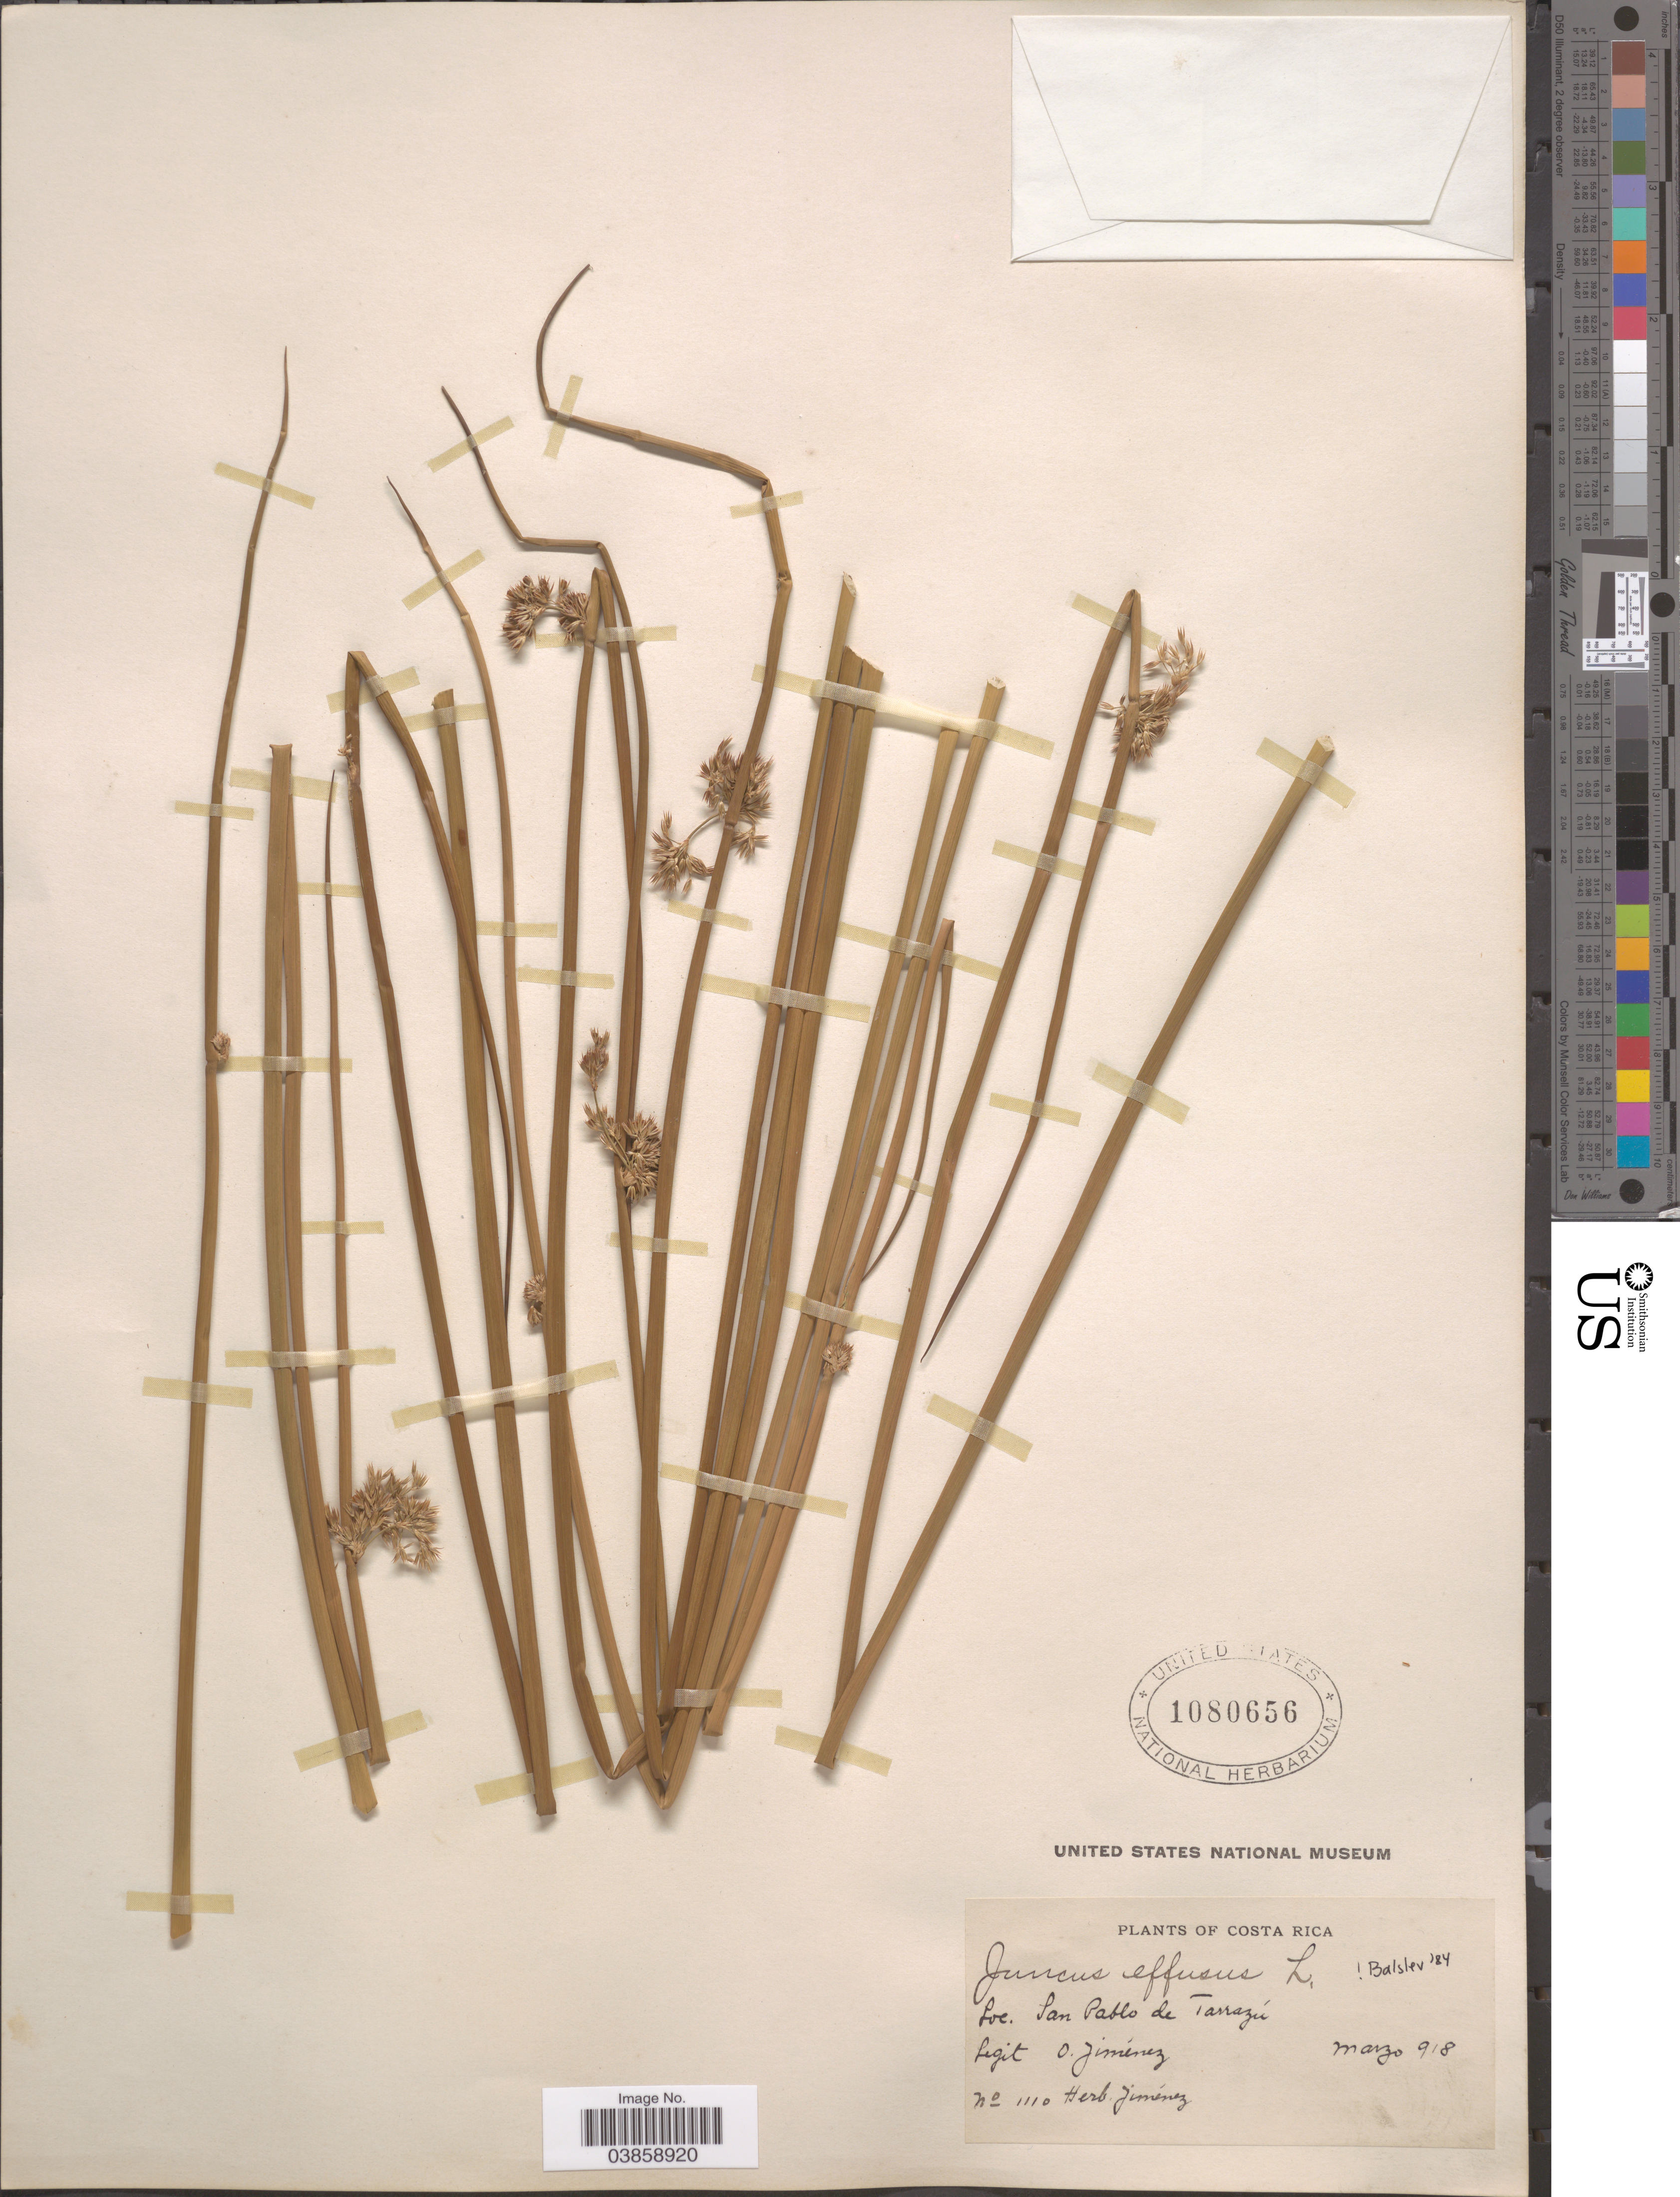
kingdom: Plantae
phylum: Tracheophyta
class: Liliopsida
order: Poales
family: Juncaceae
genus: Juncus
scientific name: Juncus effusus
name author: L.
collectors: O. Jiménez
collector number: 1110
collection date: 1918-03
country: Costa Rica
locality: San Pablo de Tarrazú.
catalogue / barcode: US 1080656